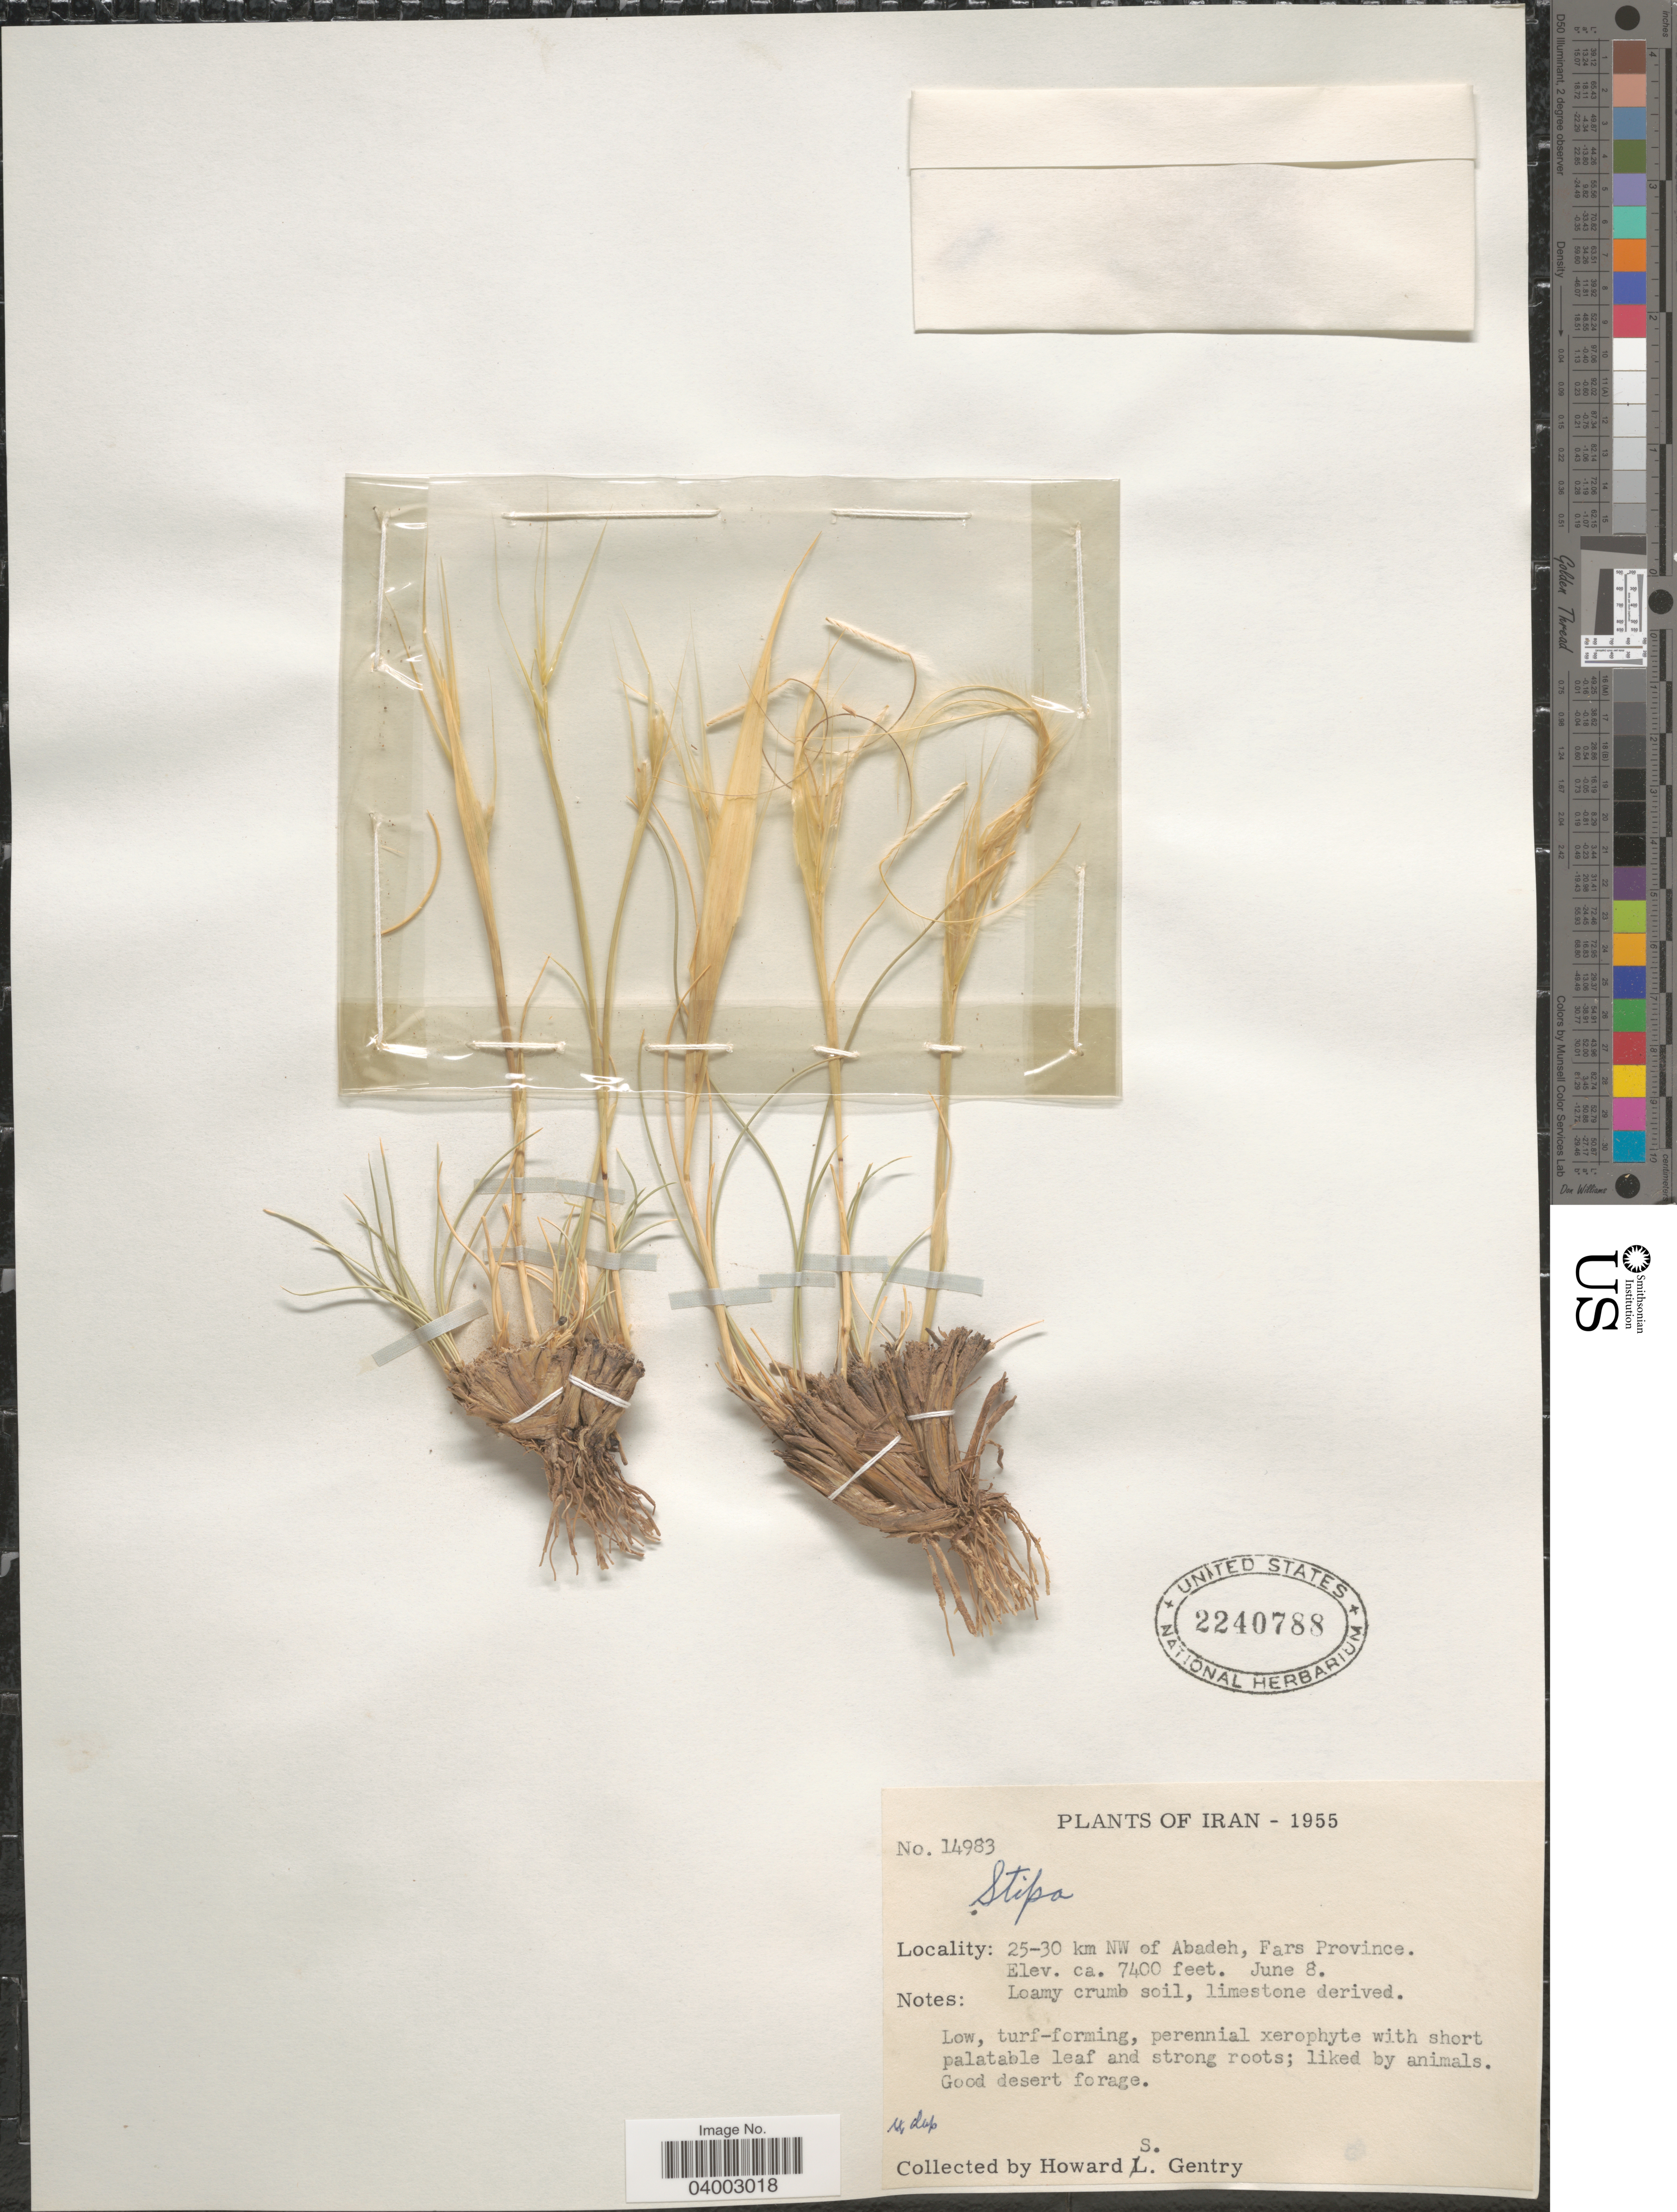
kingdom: Plantae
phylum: Tracheophyta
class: Liliopsida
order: Poales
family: Poaceae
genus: Stipa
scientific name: Stipa sp.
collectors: H. S. Gentry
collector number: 14983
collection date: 1955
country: Iran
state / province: Fars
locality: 25-30 km NW of Abadeh.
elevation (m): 2256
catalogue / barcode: US 2240788